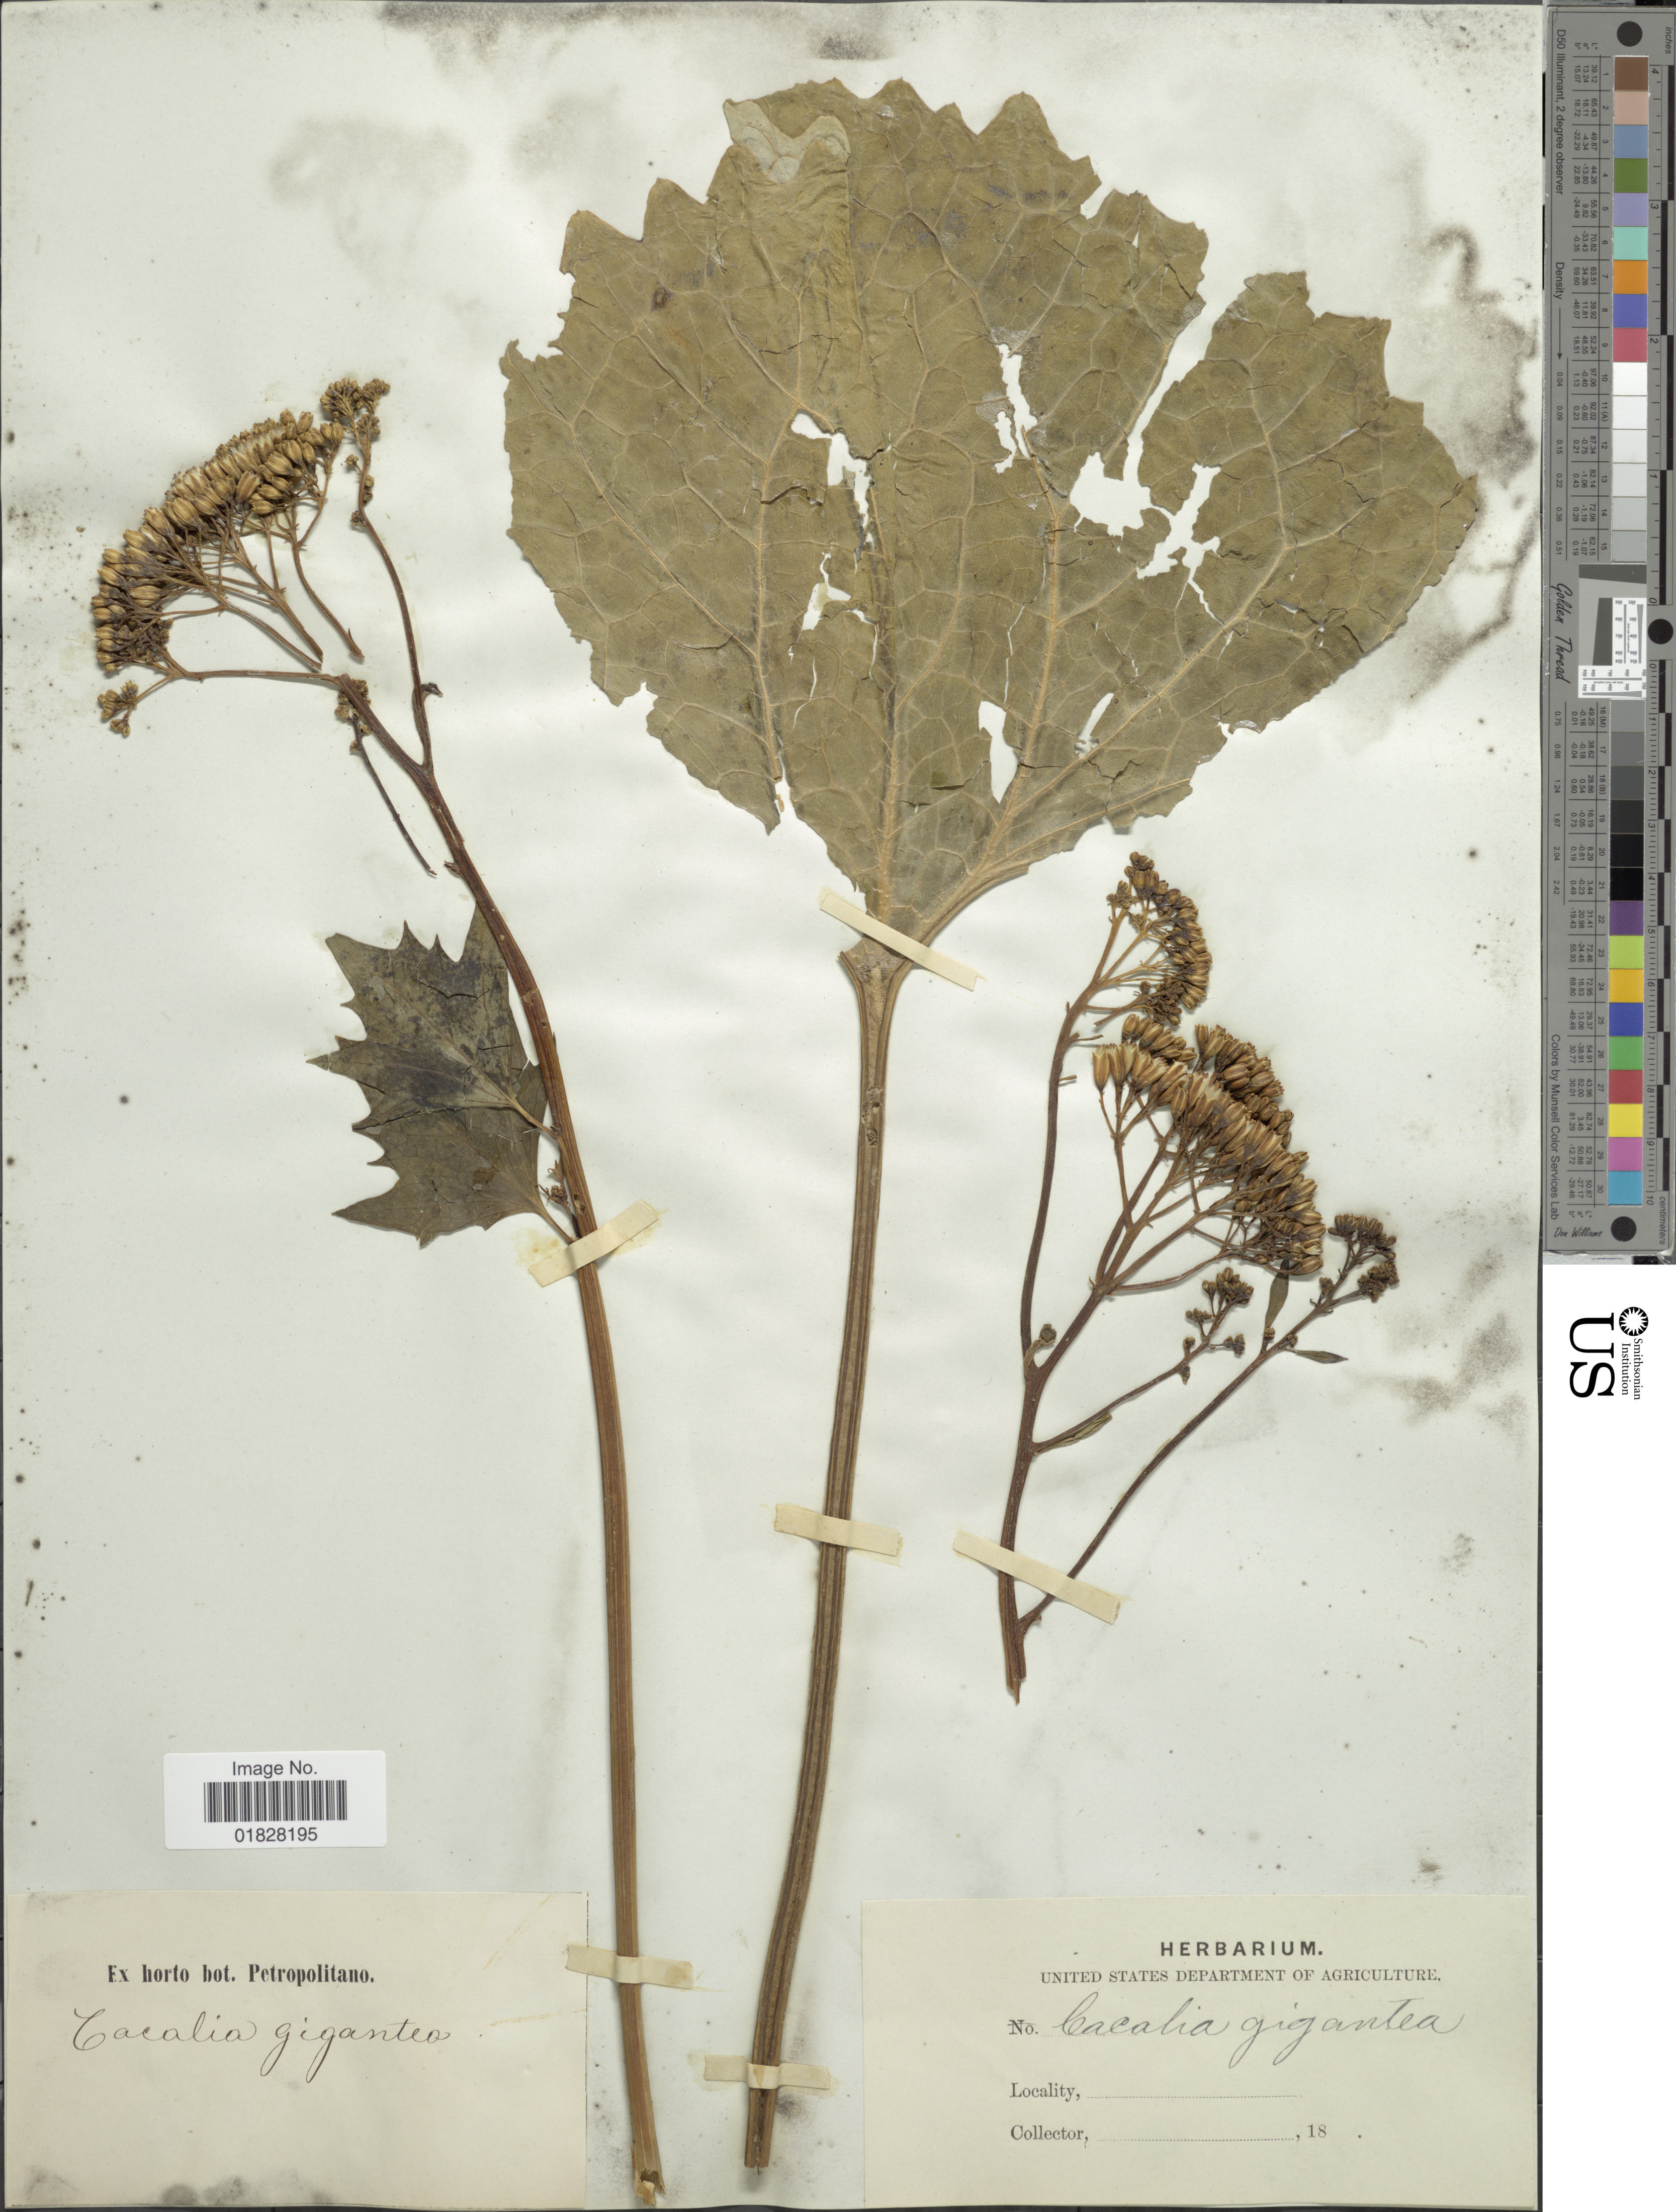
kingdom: Plantae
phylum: Tracheophyta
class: Magnoliopsida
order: Asterales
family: Asteraceae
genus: Arnoglossum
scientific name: Arnoglossum atriplicifolium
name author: (L.) H. Rob.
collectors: ex Horto Bot. Petropolitano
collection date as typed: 18